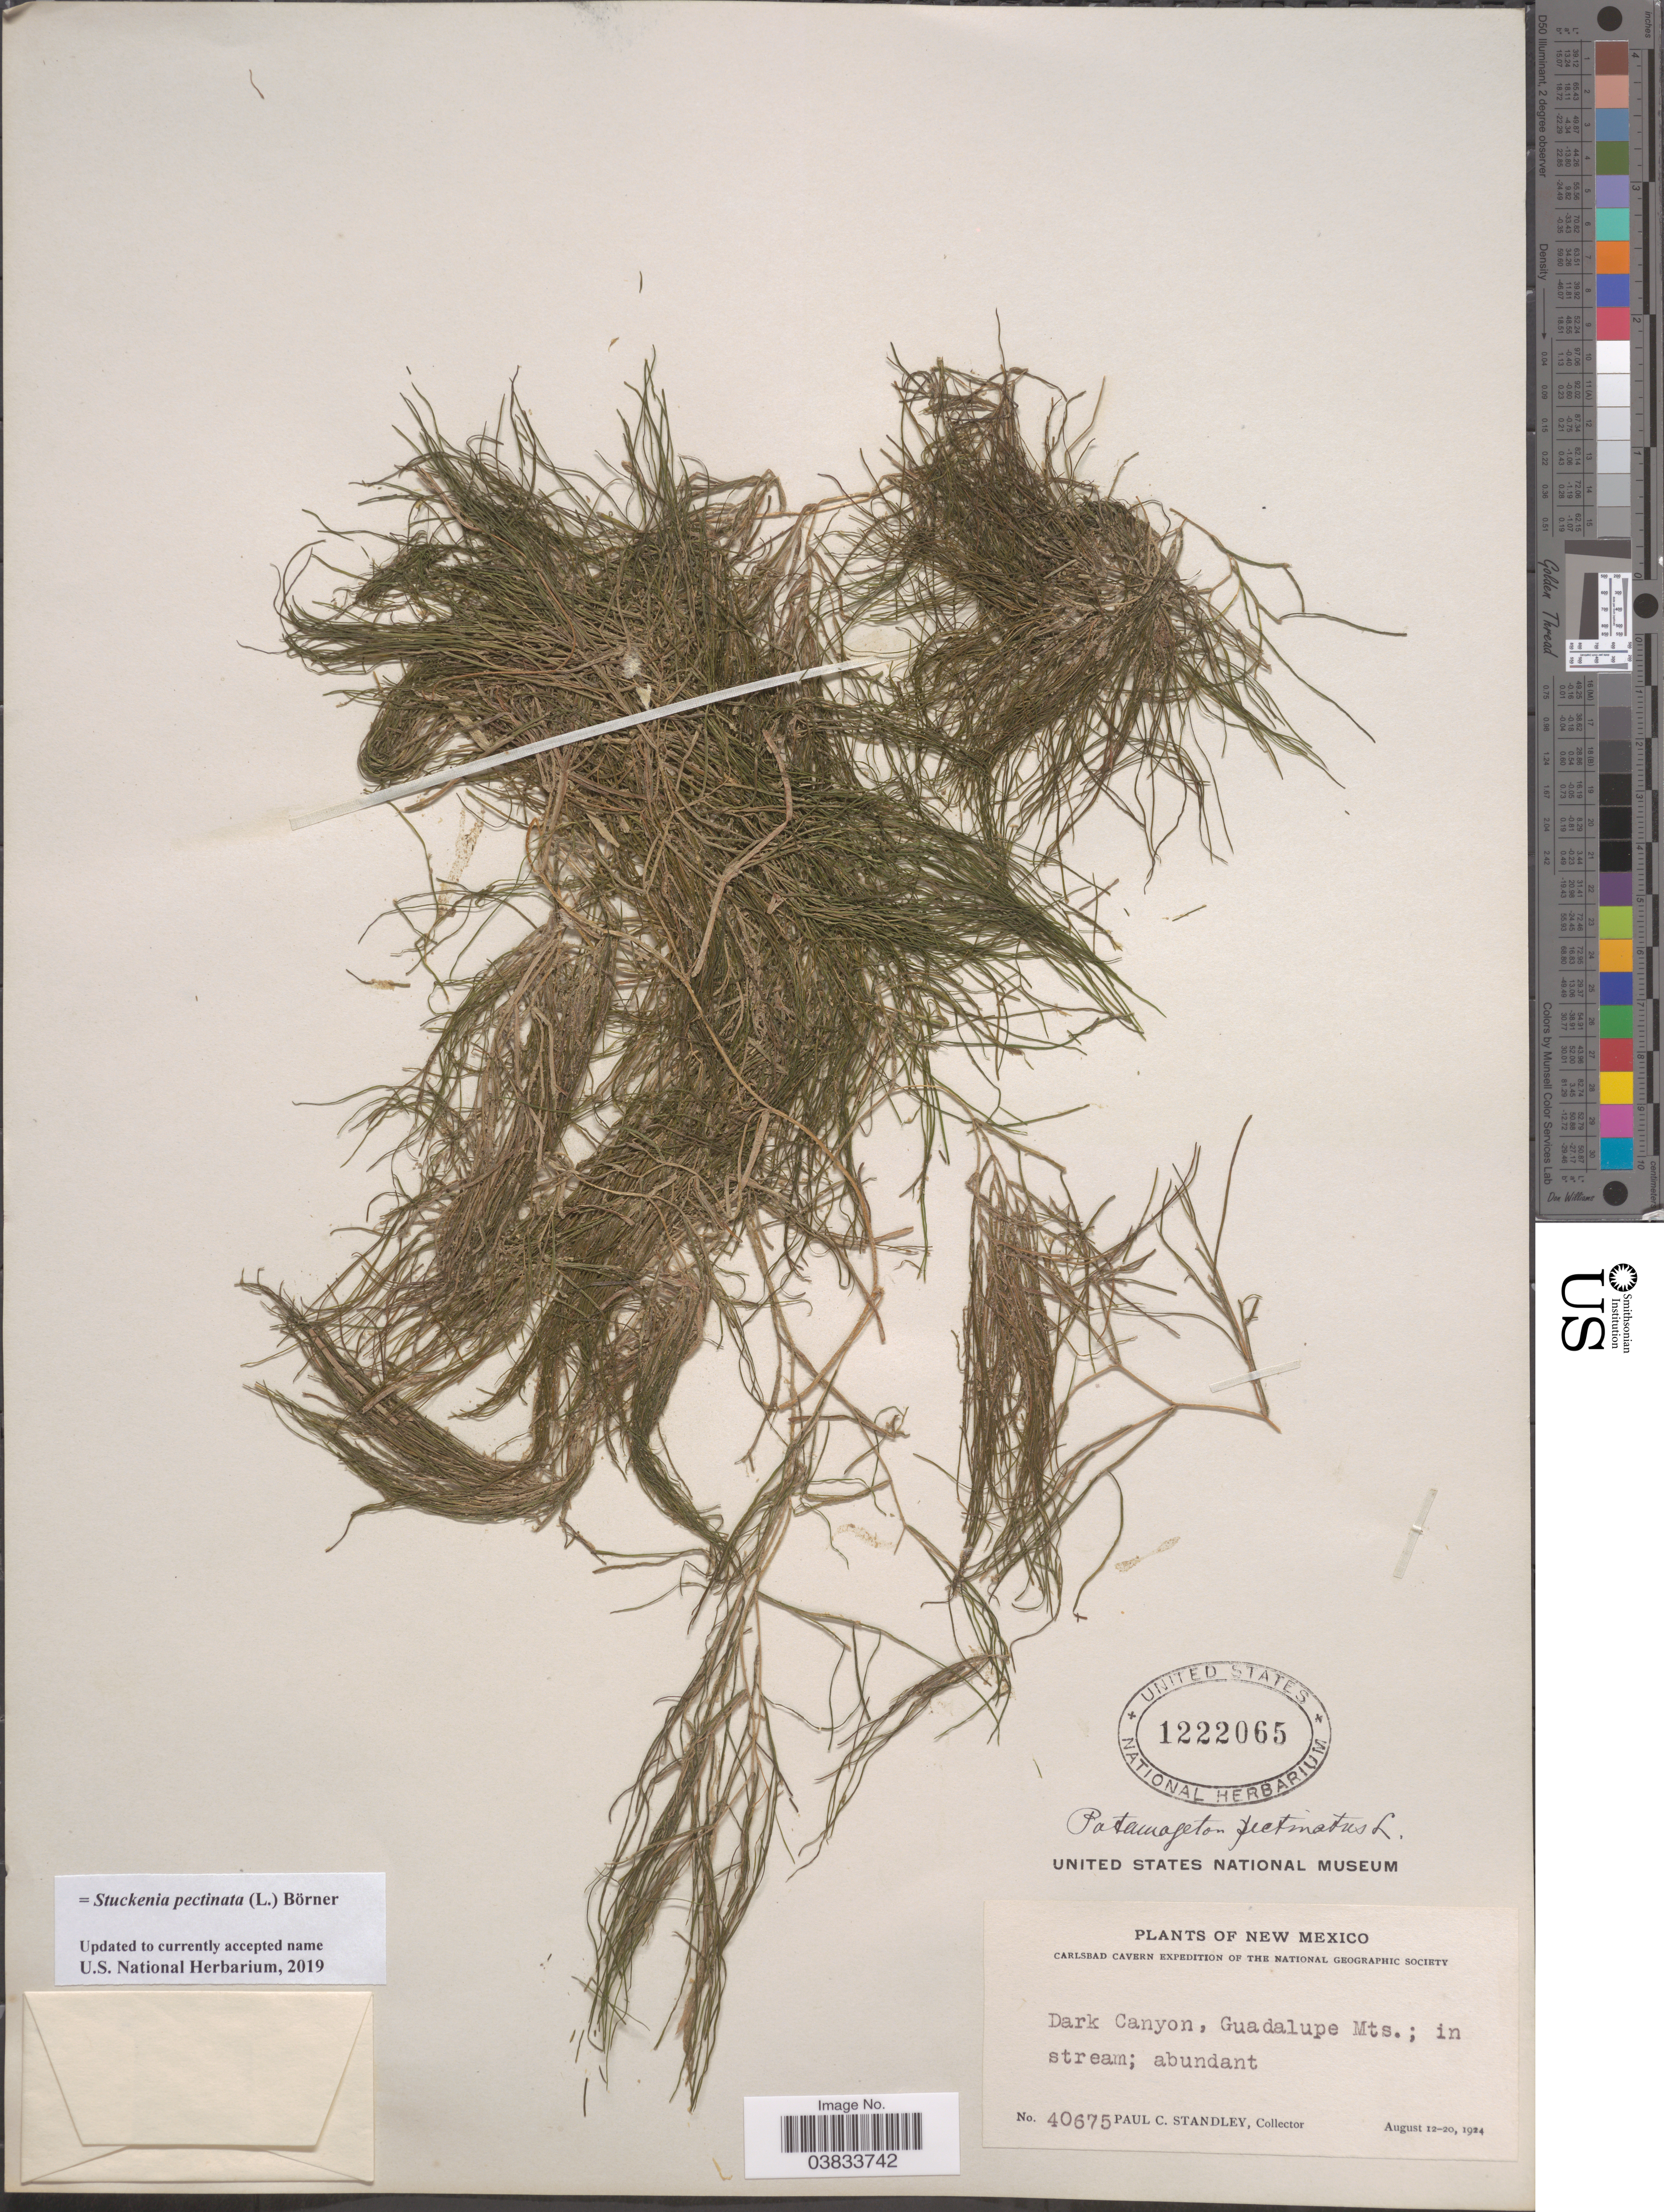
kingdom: Plantae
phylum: Tracheophyta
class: Liliopsida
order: Alismatales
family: Potamogetonaceae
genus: Stuckenia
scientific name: Stuckenia pectinata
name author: (L.) Börner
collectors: P. C. Standley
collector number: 40675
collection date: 1924-08-12/1924-08-20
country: United States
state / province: New Mexico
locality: Dark Canyon, Guadalupe Mts.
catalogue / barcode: US 1222065